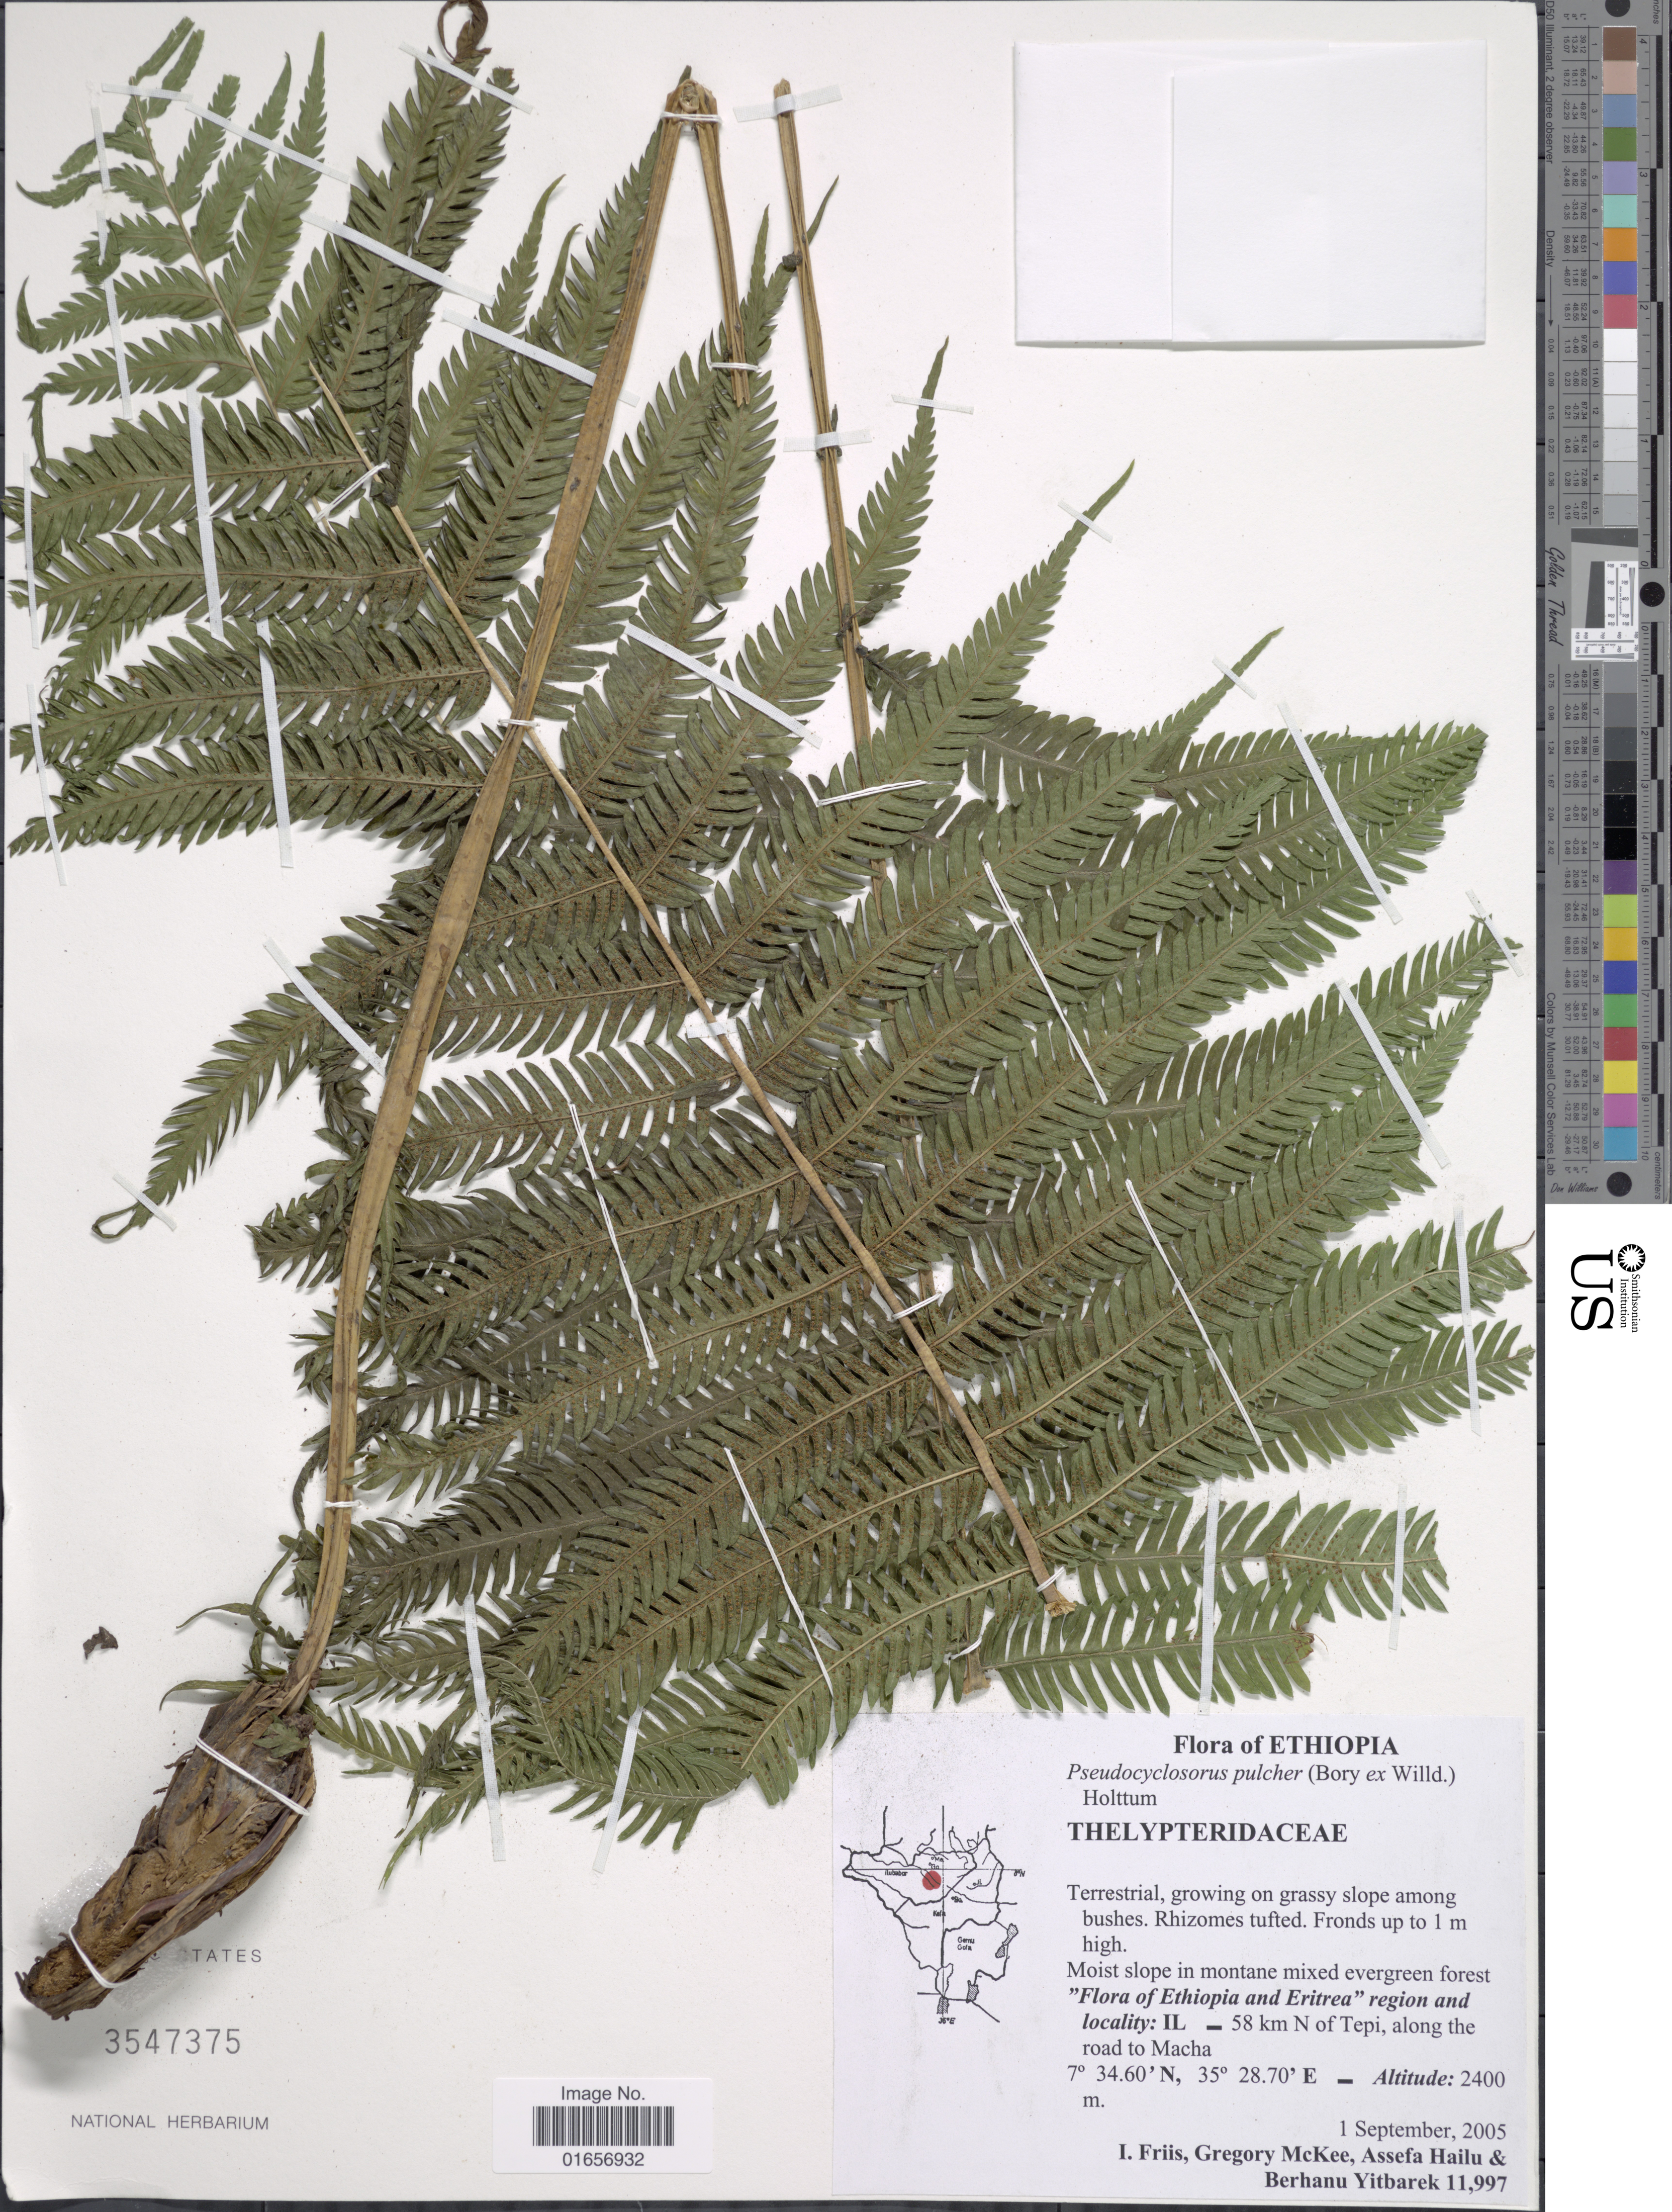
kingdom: Plantae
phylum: Tracheophyta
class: Polypodiopsida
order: Polypodiales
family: Thelypteridaceae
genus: Pseudocyclosorus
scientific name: Pseudocyclosorus pulcher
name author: (Bory ex Willd.) Holttum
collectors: I. Friis, G. S. McKee, A. Hailu & B. Yitbarek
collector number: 11997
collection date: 2005-09-01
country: Ethiopia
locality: IL , 58 km N of Tepi, along the road to Macha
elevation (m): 2400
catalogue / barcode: US 3547375